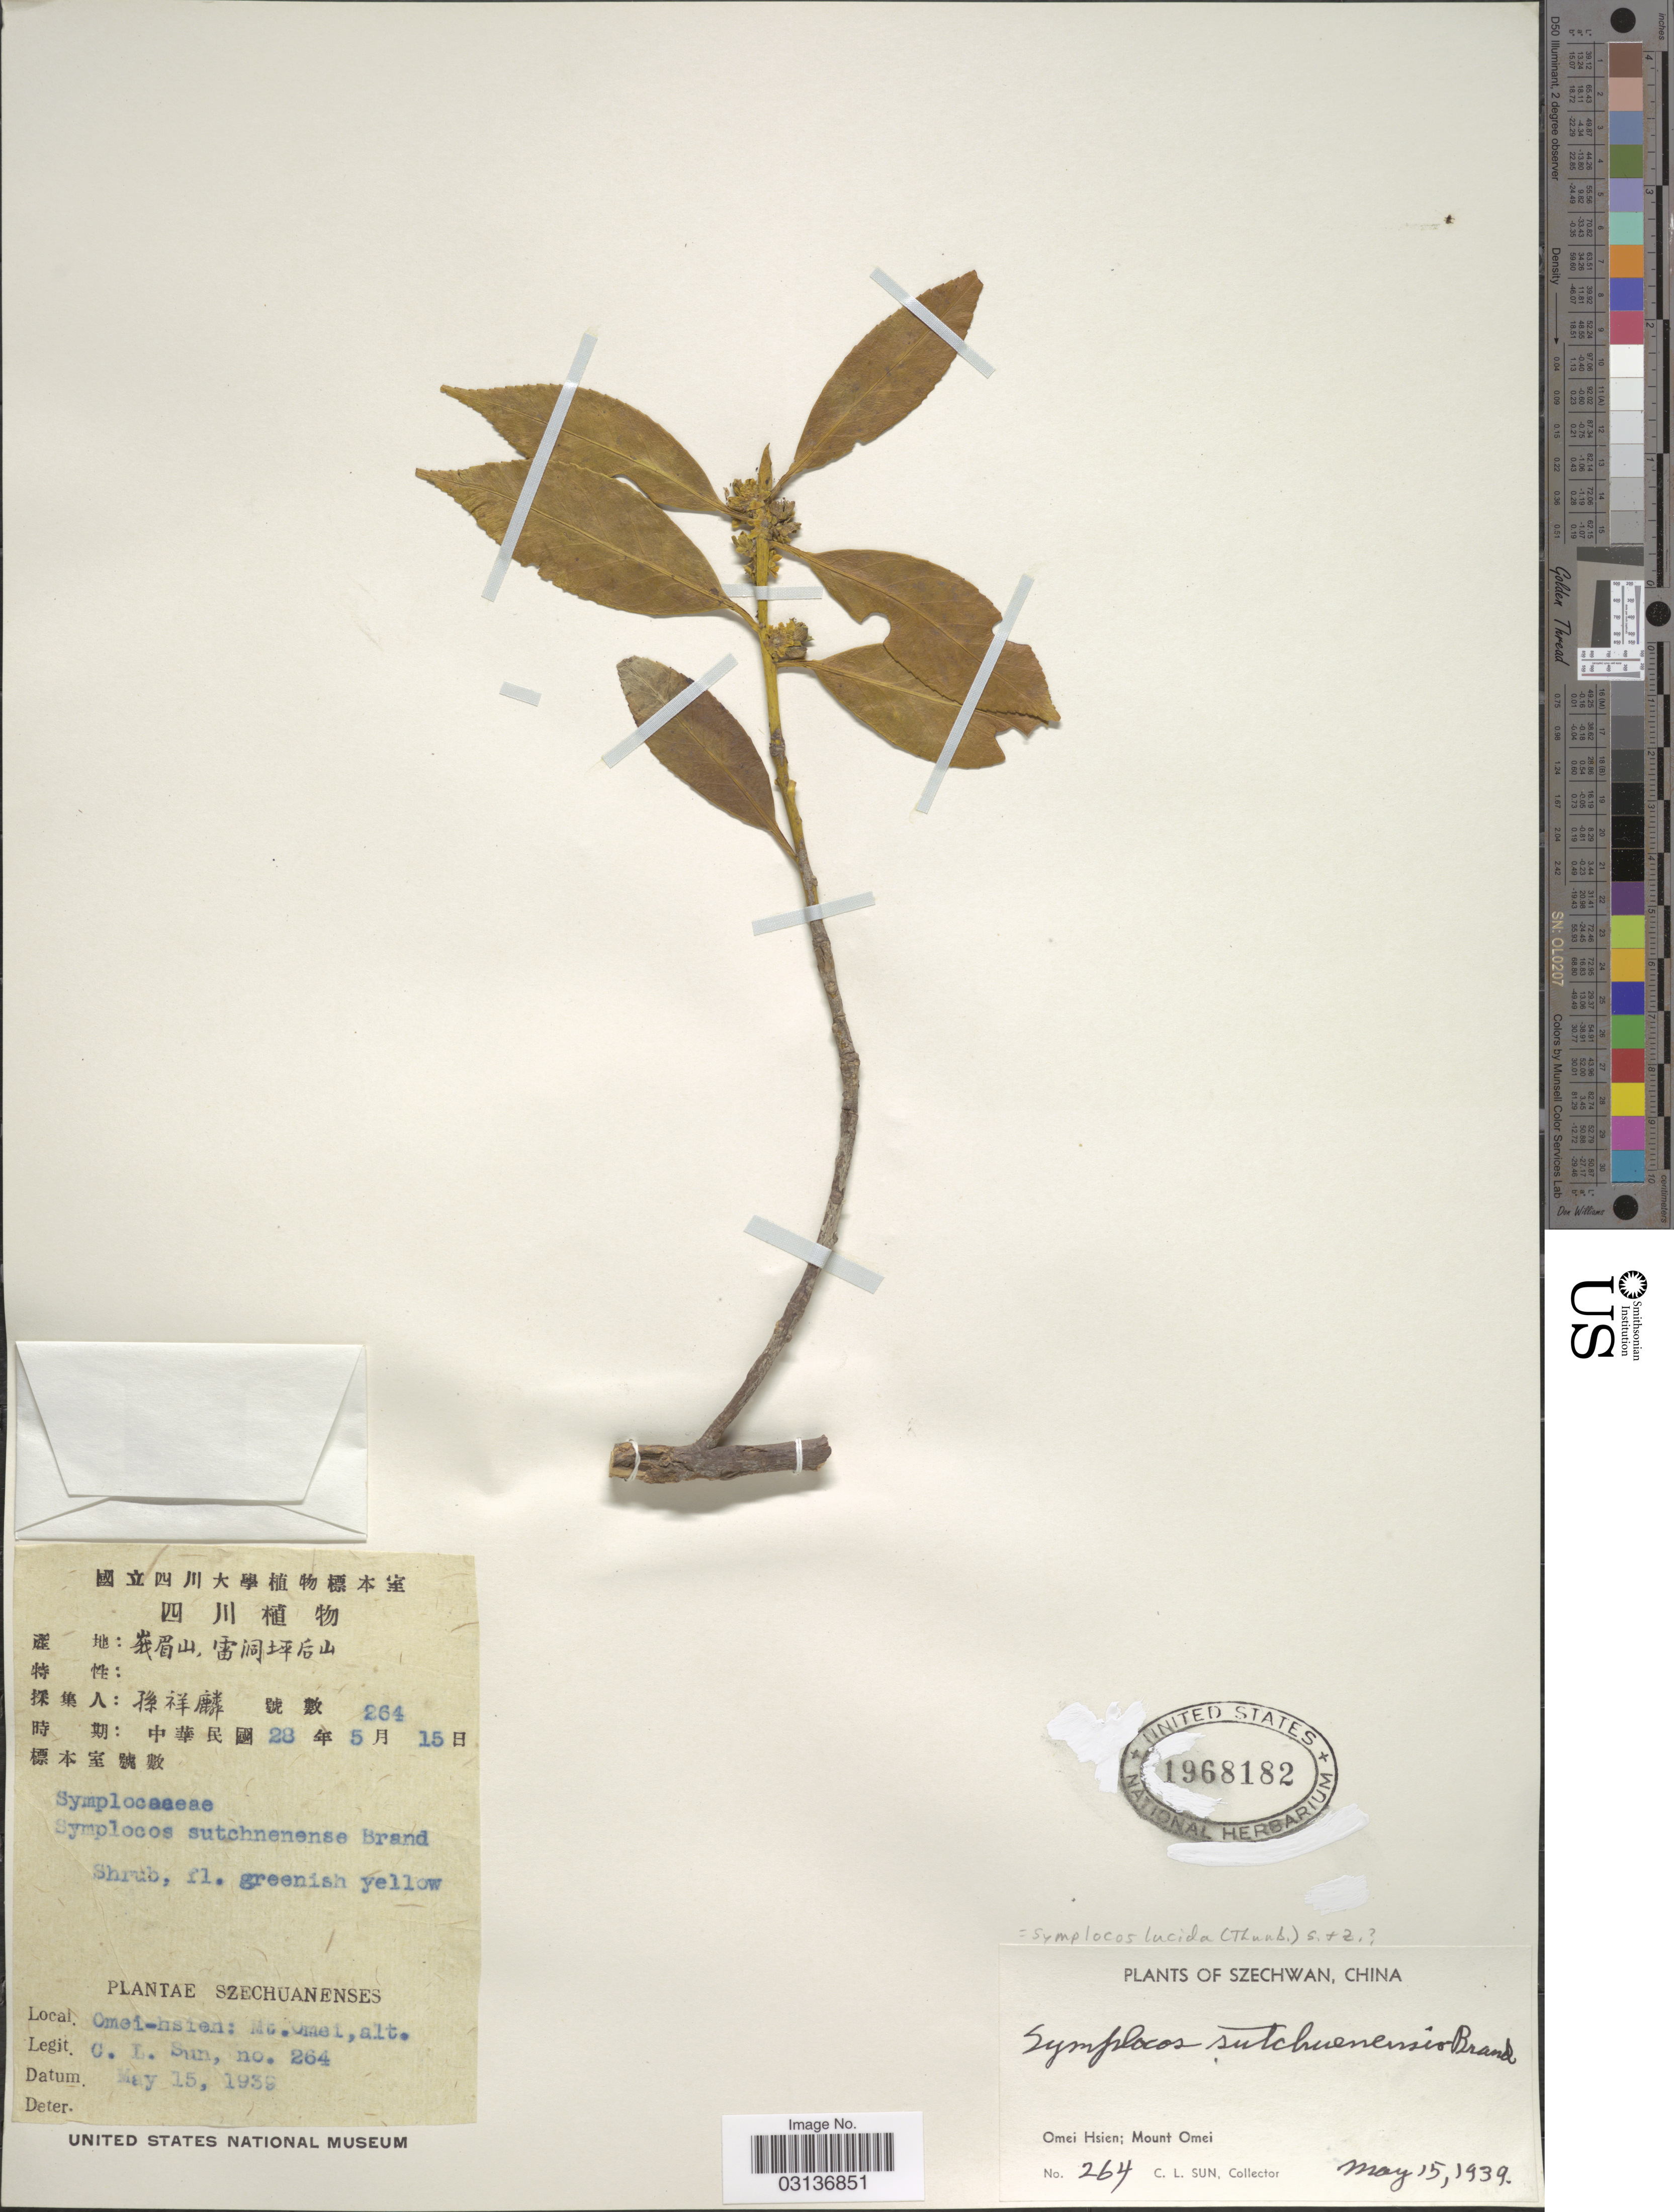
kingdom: Plantae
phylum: Tracheophyta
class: Magnoliopsida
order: Ericales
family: Symplocaceae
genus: Symplocos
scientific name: Symplocos lucida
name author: (Thurb.) Siebold & Zucc.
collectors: C. Sun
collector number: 264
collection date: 1939-05-15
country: China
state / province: Sichuan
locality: Szechwan. Omei Hsien; Mount Omei.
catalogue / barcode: US 1968182